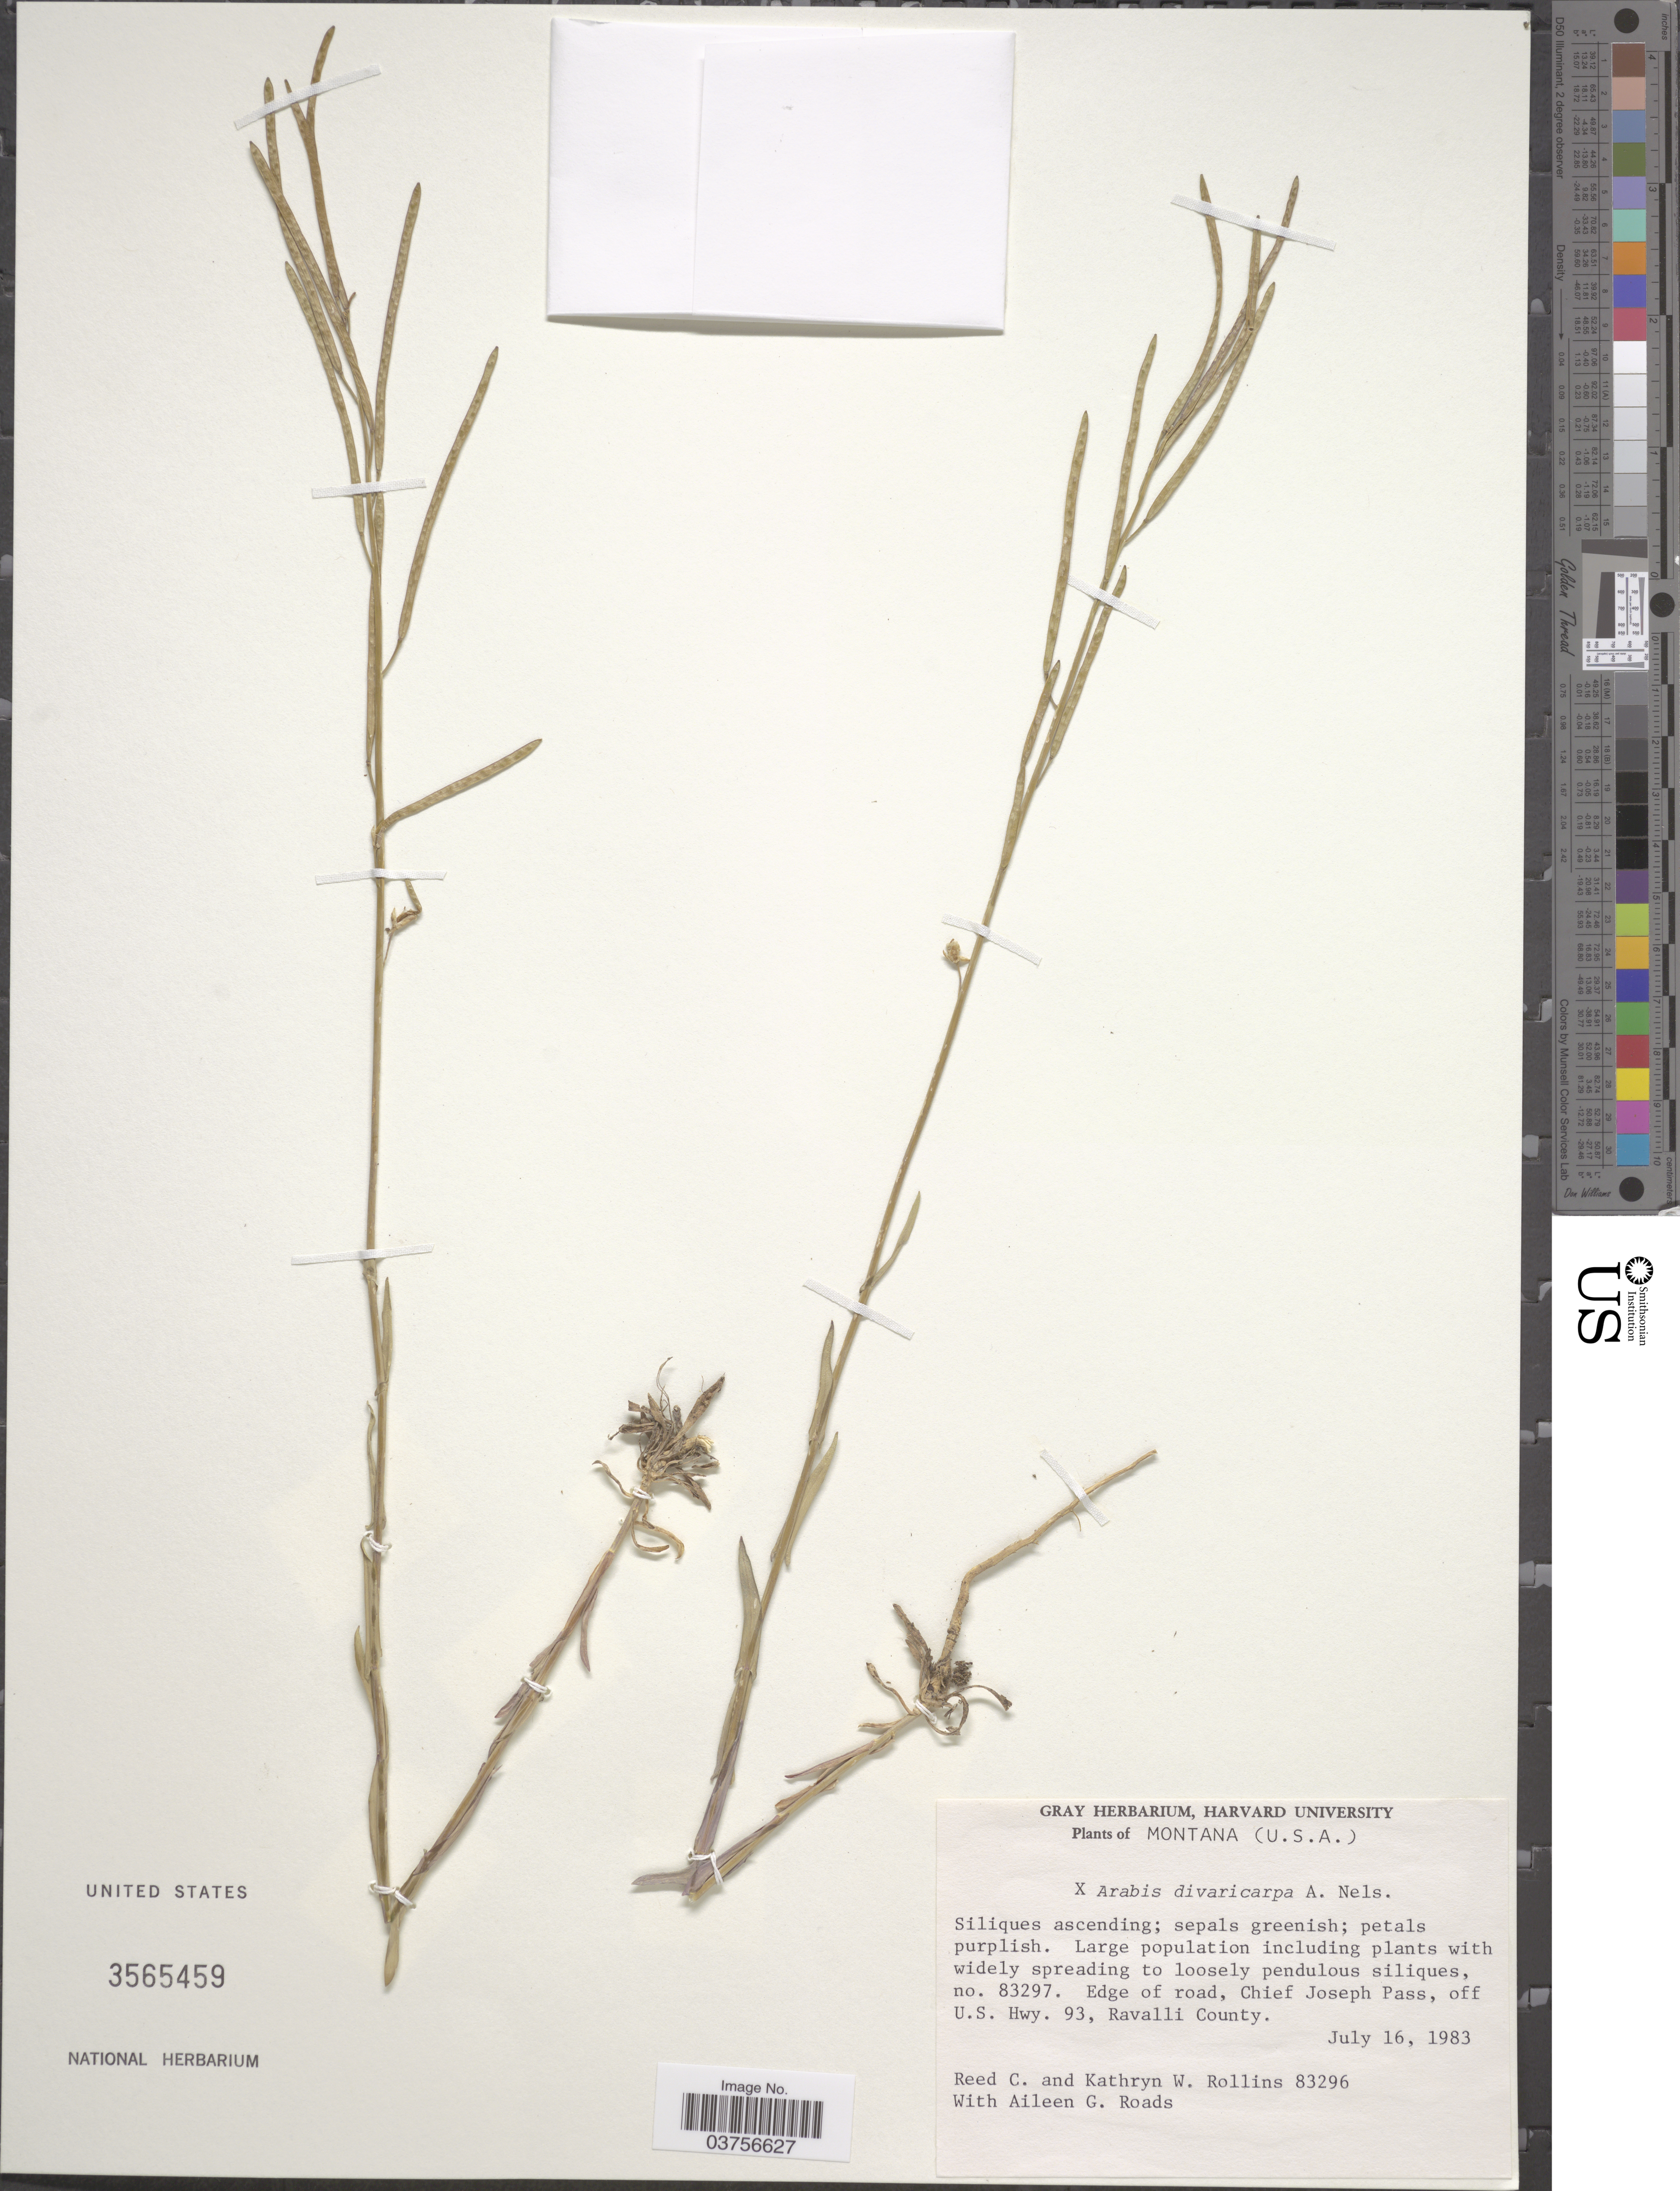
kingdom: Plantae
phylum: Tracheophyta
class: Magnoliopsida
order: Brassicales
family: Brassicaceae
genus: Arabis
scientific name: Arabis divaricarpa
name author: A. Nelson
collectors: R. C. Rollins, K. W. Rollins & A. Roads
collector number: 83296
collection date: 1983-07-16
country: United States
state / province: Montana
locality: Edge of road, Chief Joseph Pass, off U. S. Hwy. 93, Ravalli County.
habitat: edge of road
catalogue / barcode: US 3565459